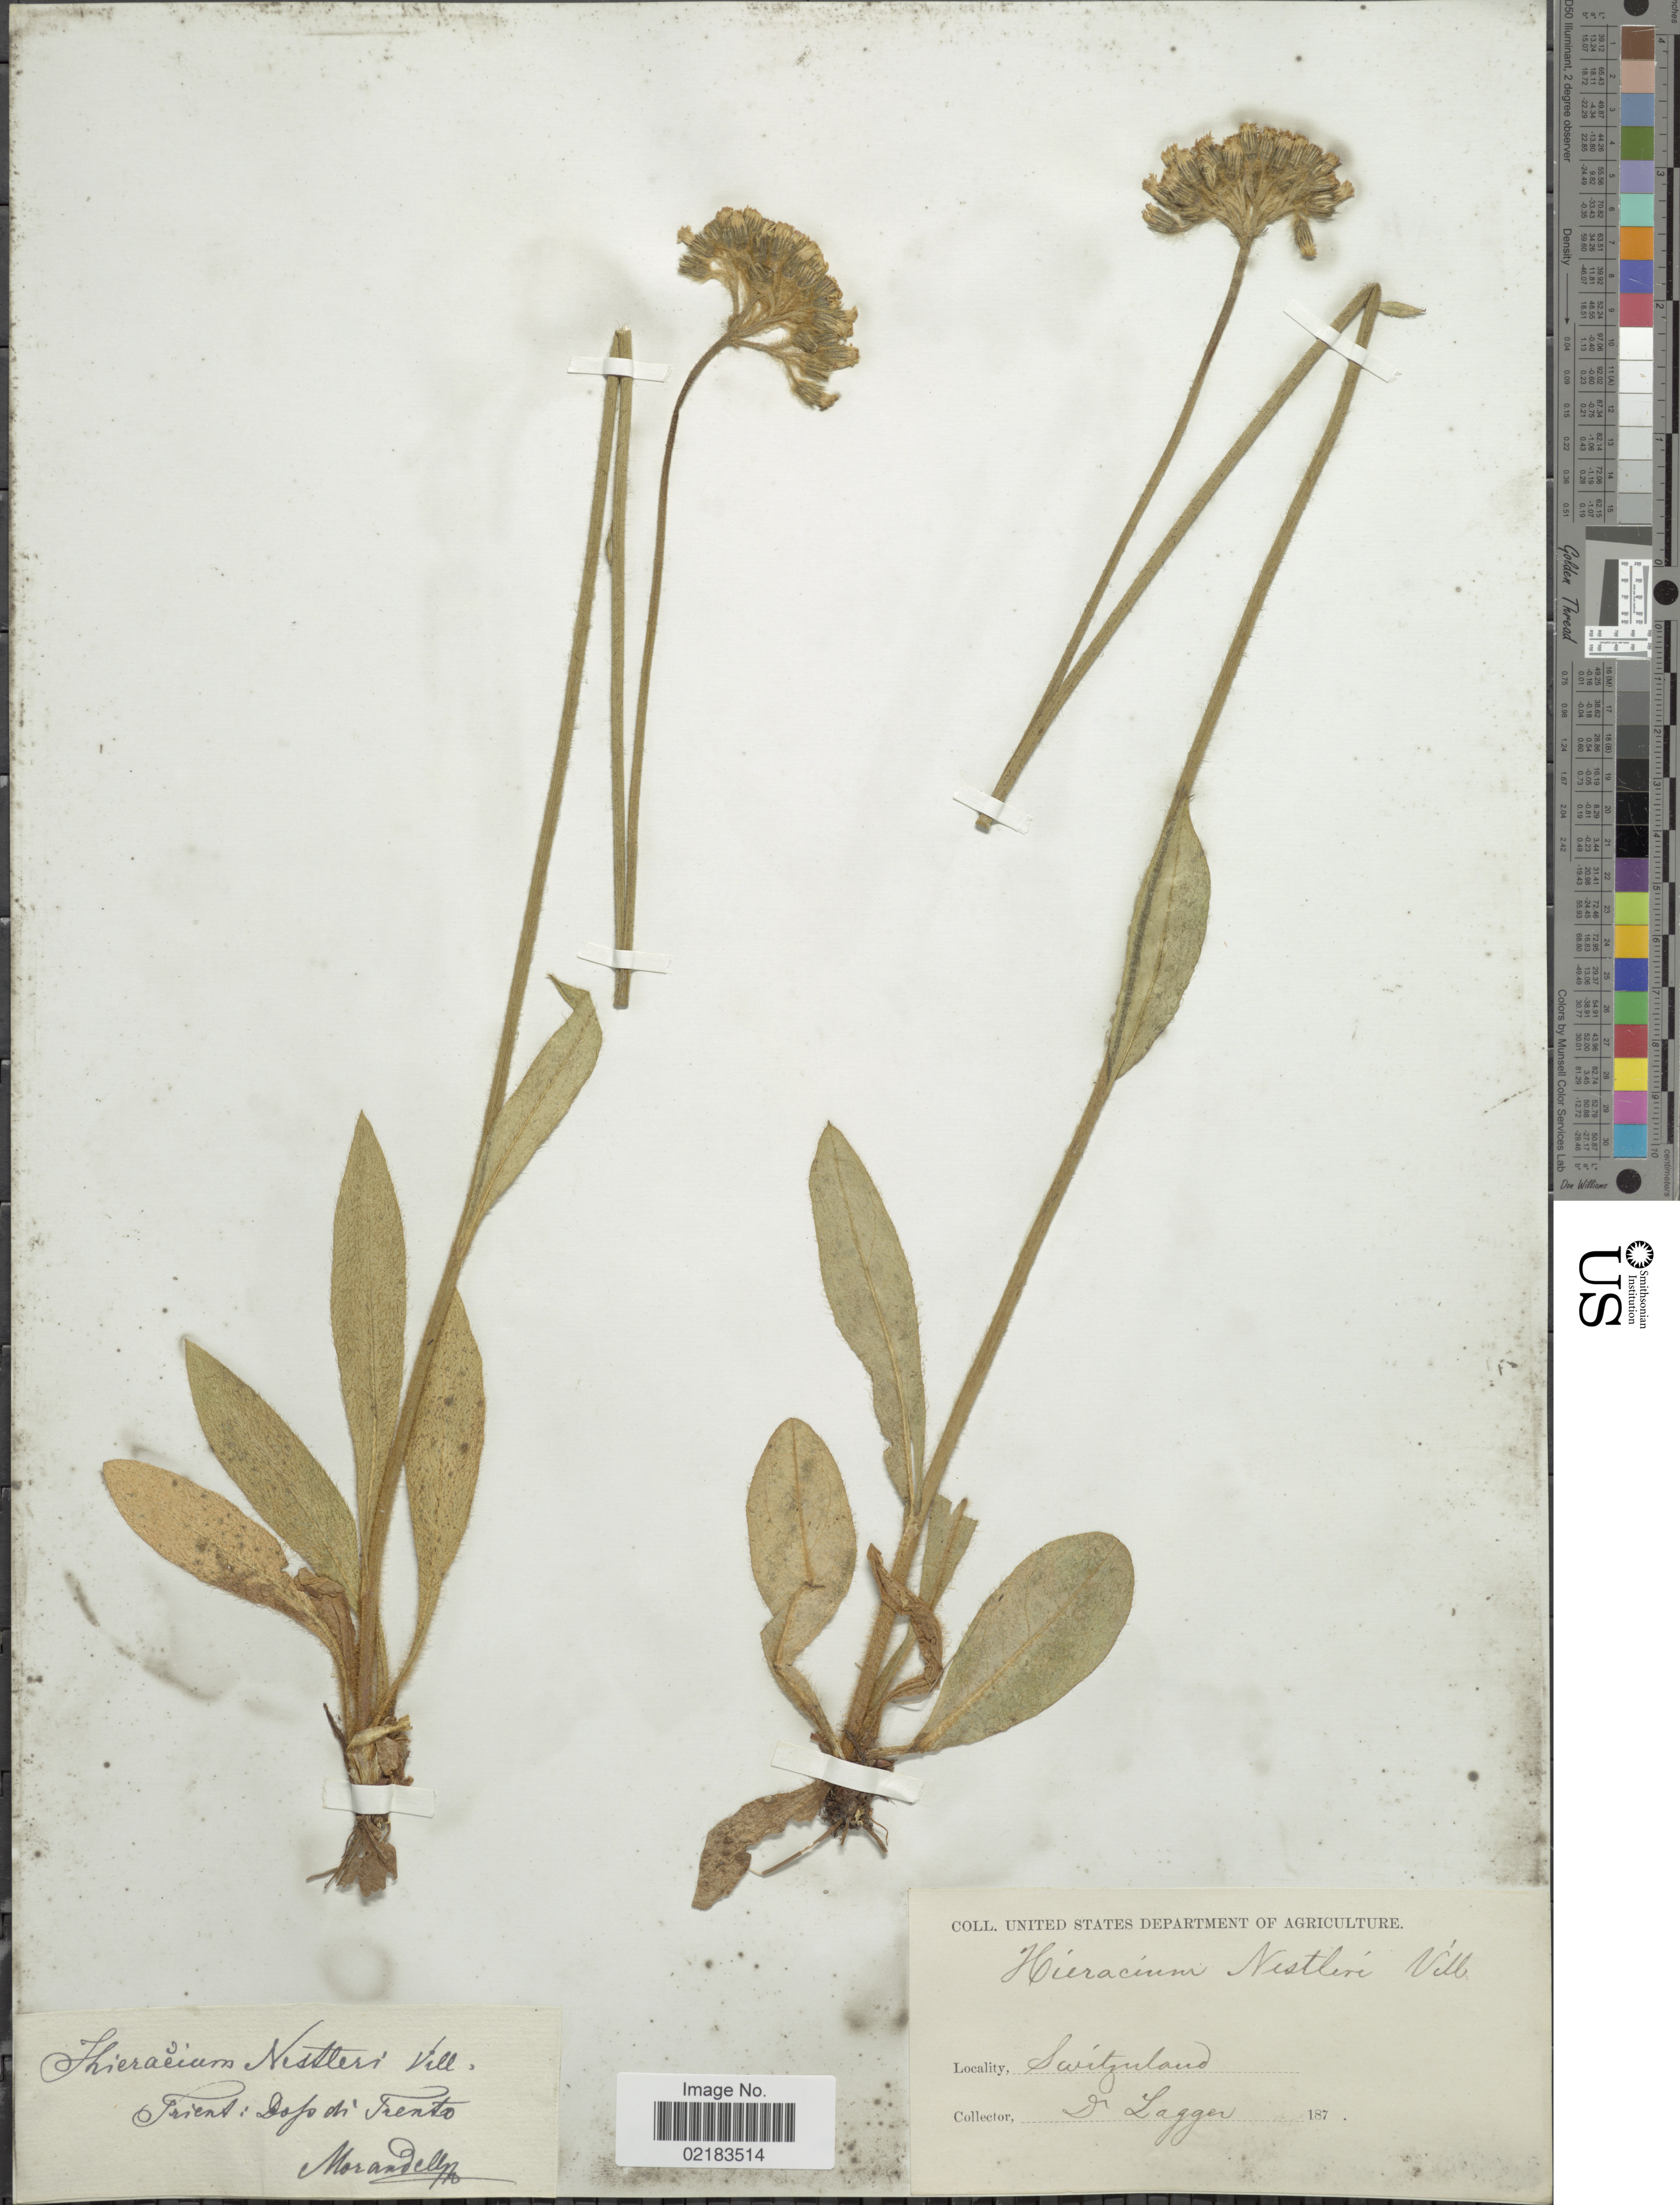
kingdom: Plantae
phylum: Tracheophyta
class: Magnoliopsida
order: Asterales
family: Asteraceae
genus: Hieracium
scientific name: Hieracium nestleri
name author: Vill.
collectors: F. J. Lagger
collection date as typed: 187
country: Italy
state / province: Trentino-Alto Adige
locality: Trient: Dsjs di Trento.